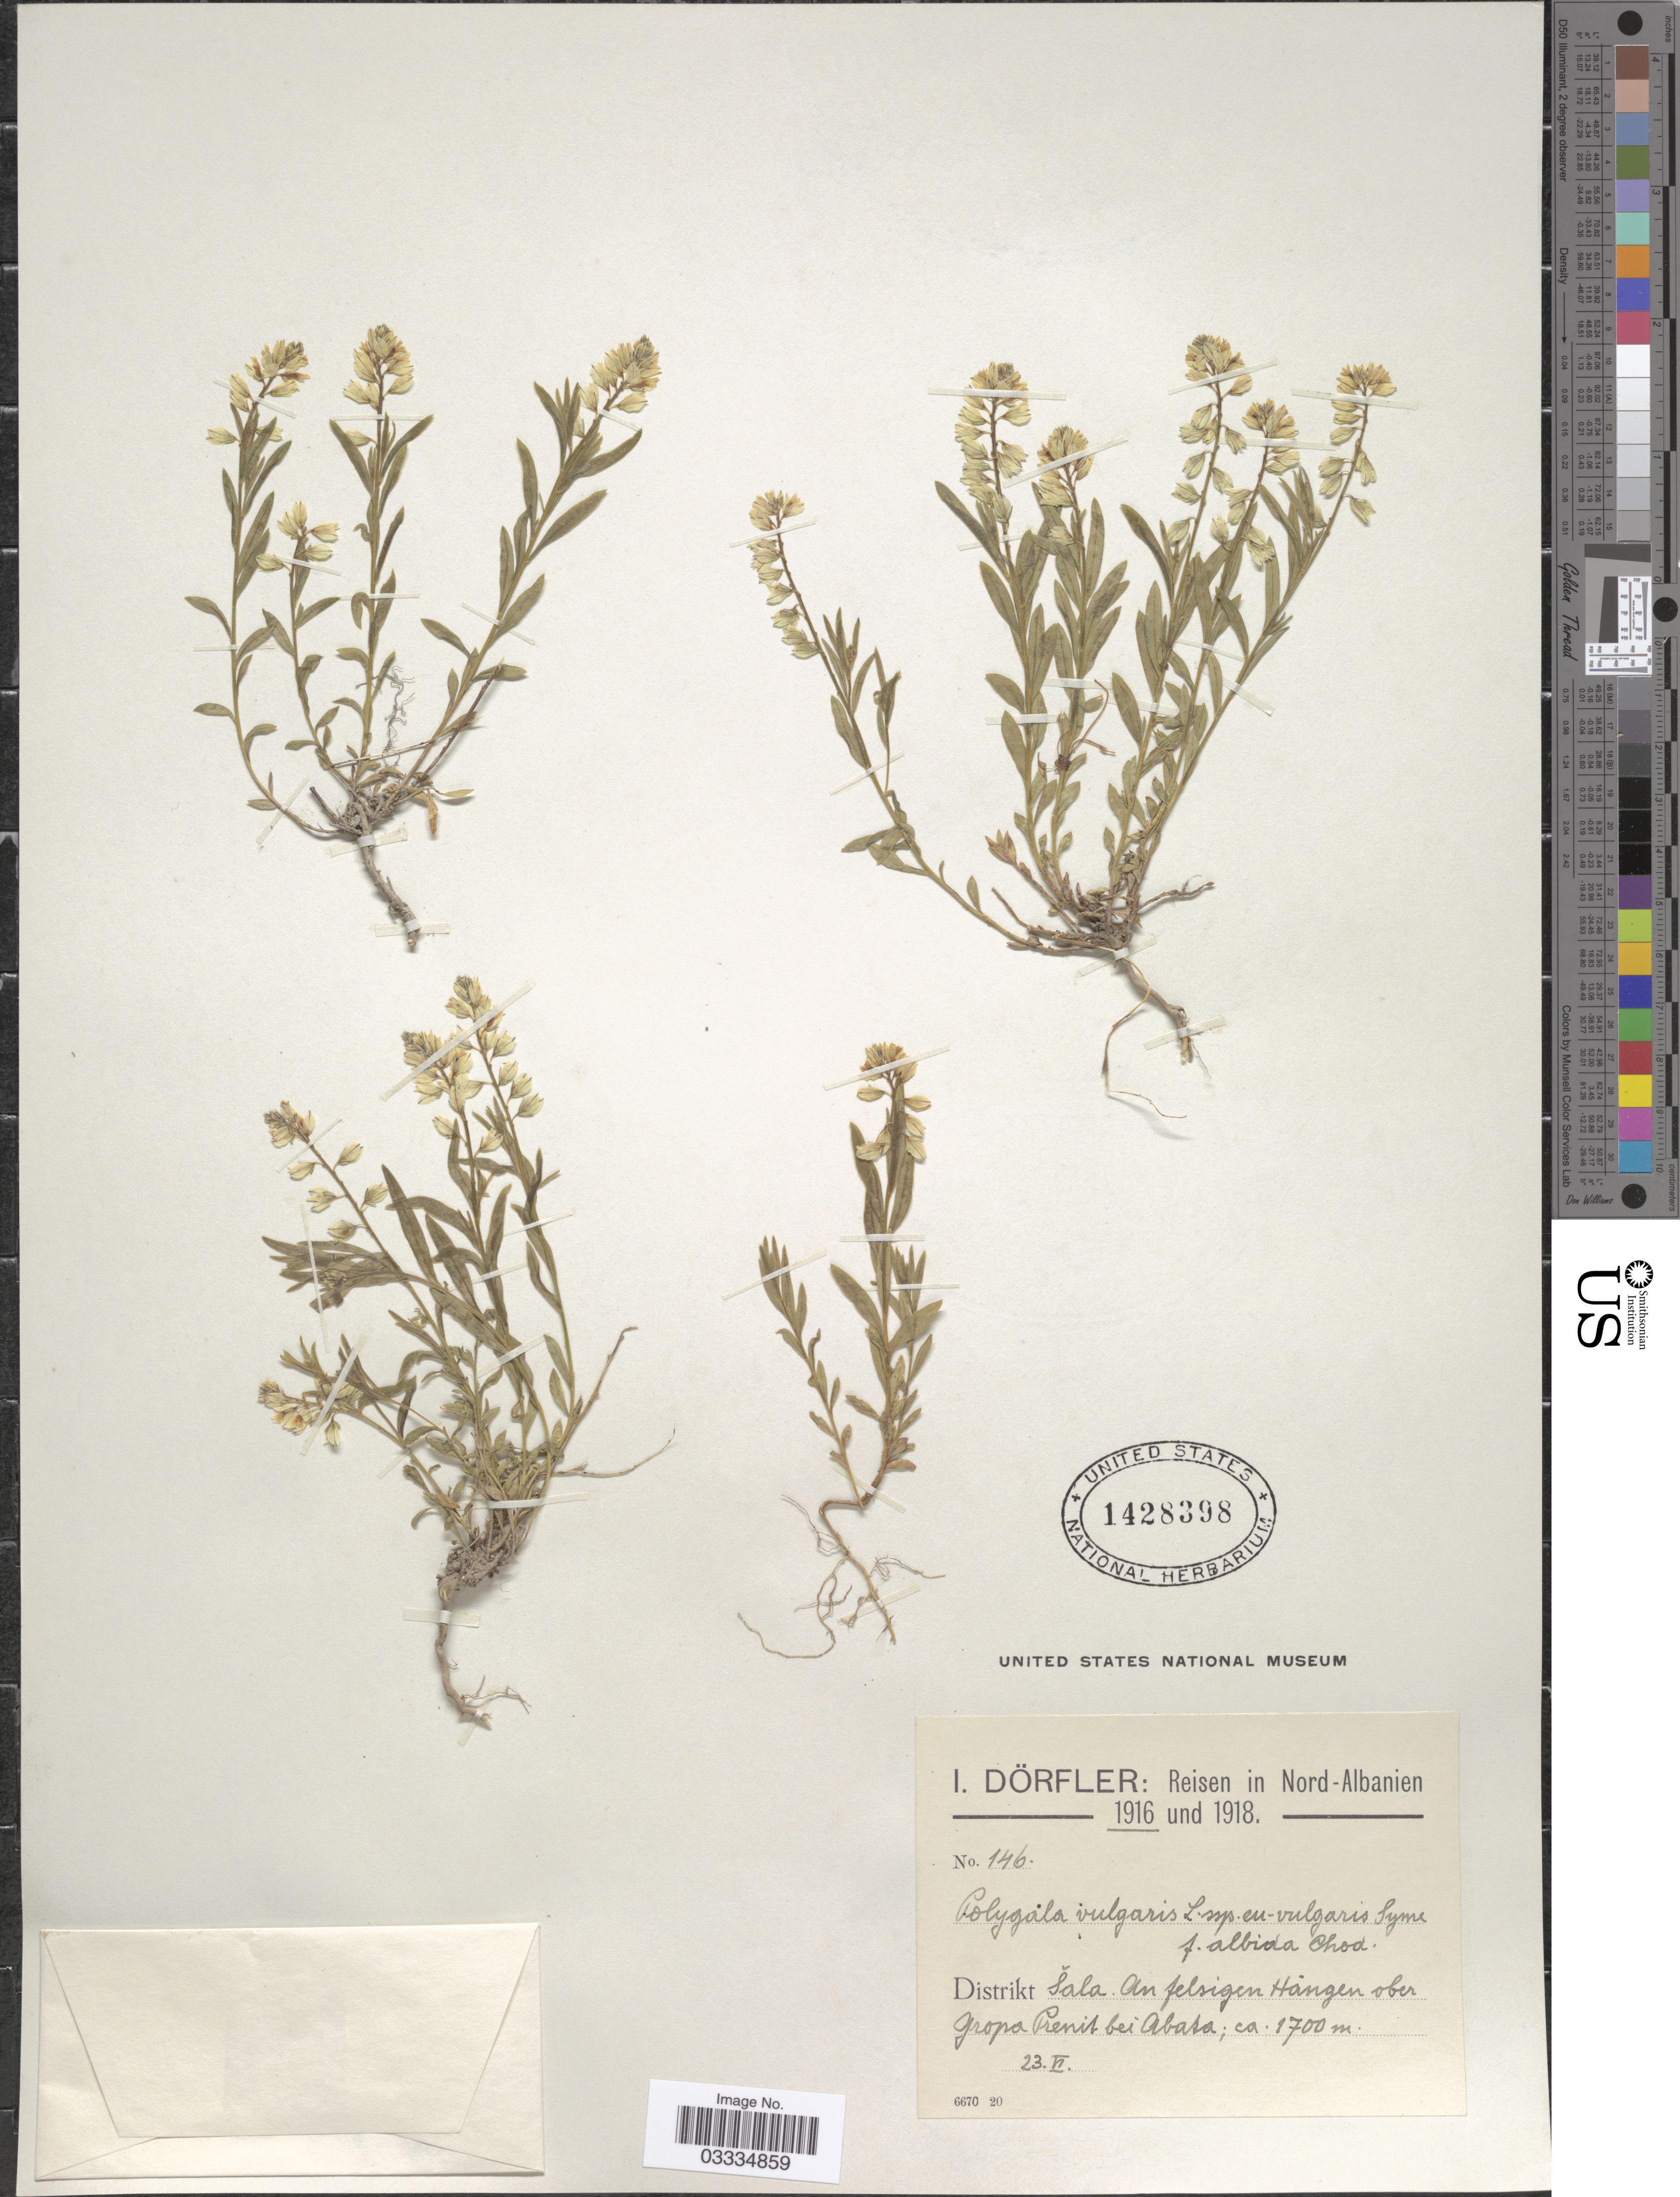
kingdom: Plantae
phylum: Tracheophyta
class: Magnoliopsida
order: Fabales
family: Polygalaceae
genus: Polygala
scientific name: Polygala vulgaris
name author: L.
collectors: I. Dörfler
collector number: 146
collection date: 1916-06-23/1918-06-23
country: Albania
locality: Nord-Albanien. Distrikt Šala. An flesigen Hängen ober gropa Prenit [interpreted] bei Abata [interpreted].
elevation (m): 1700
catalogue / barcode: US 1428398